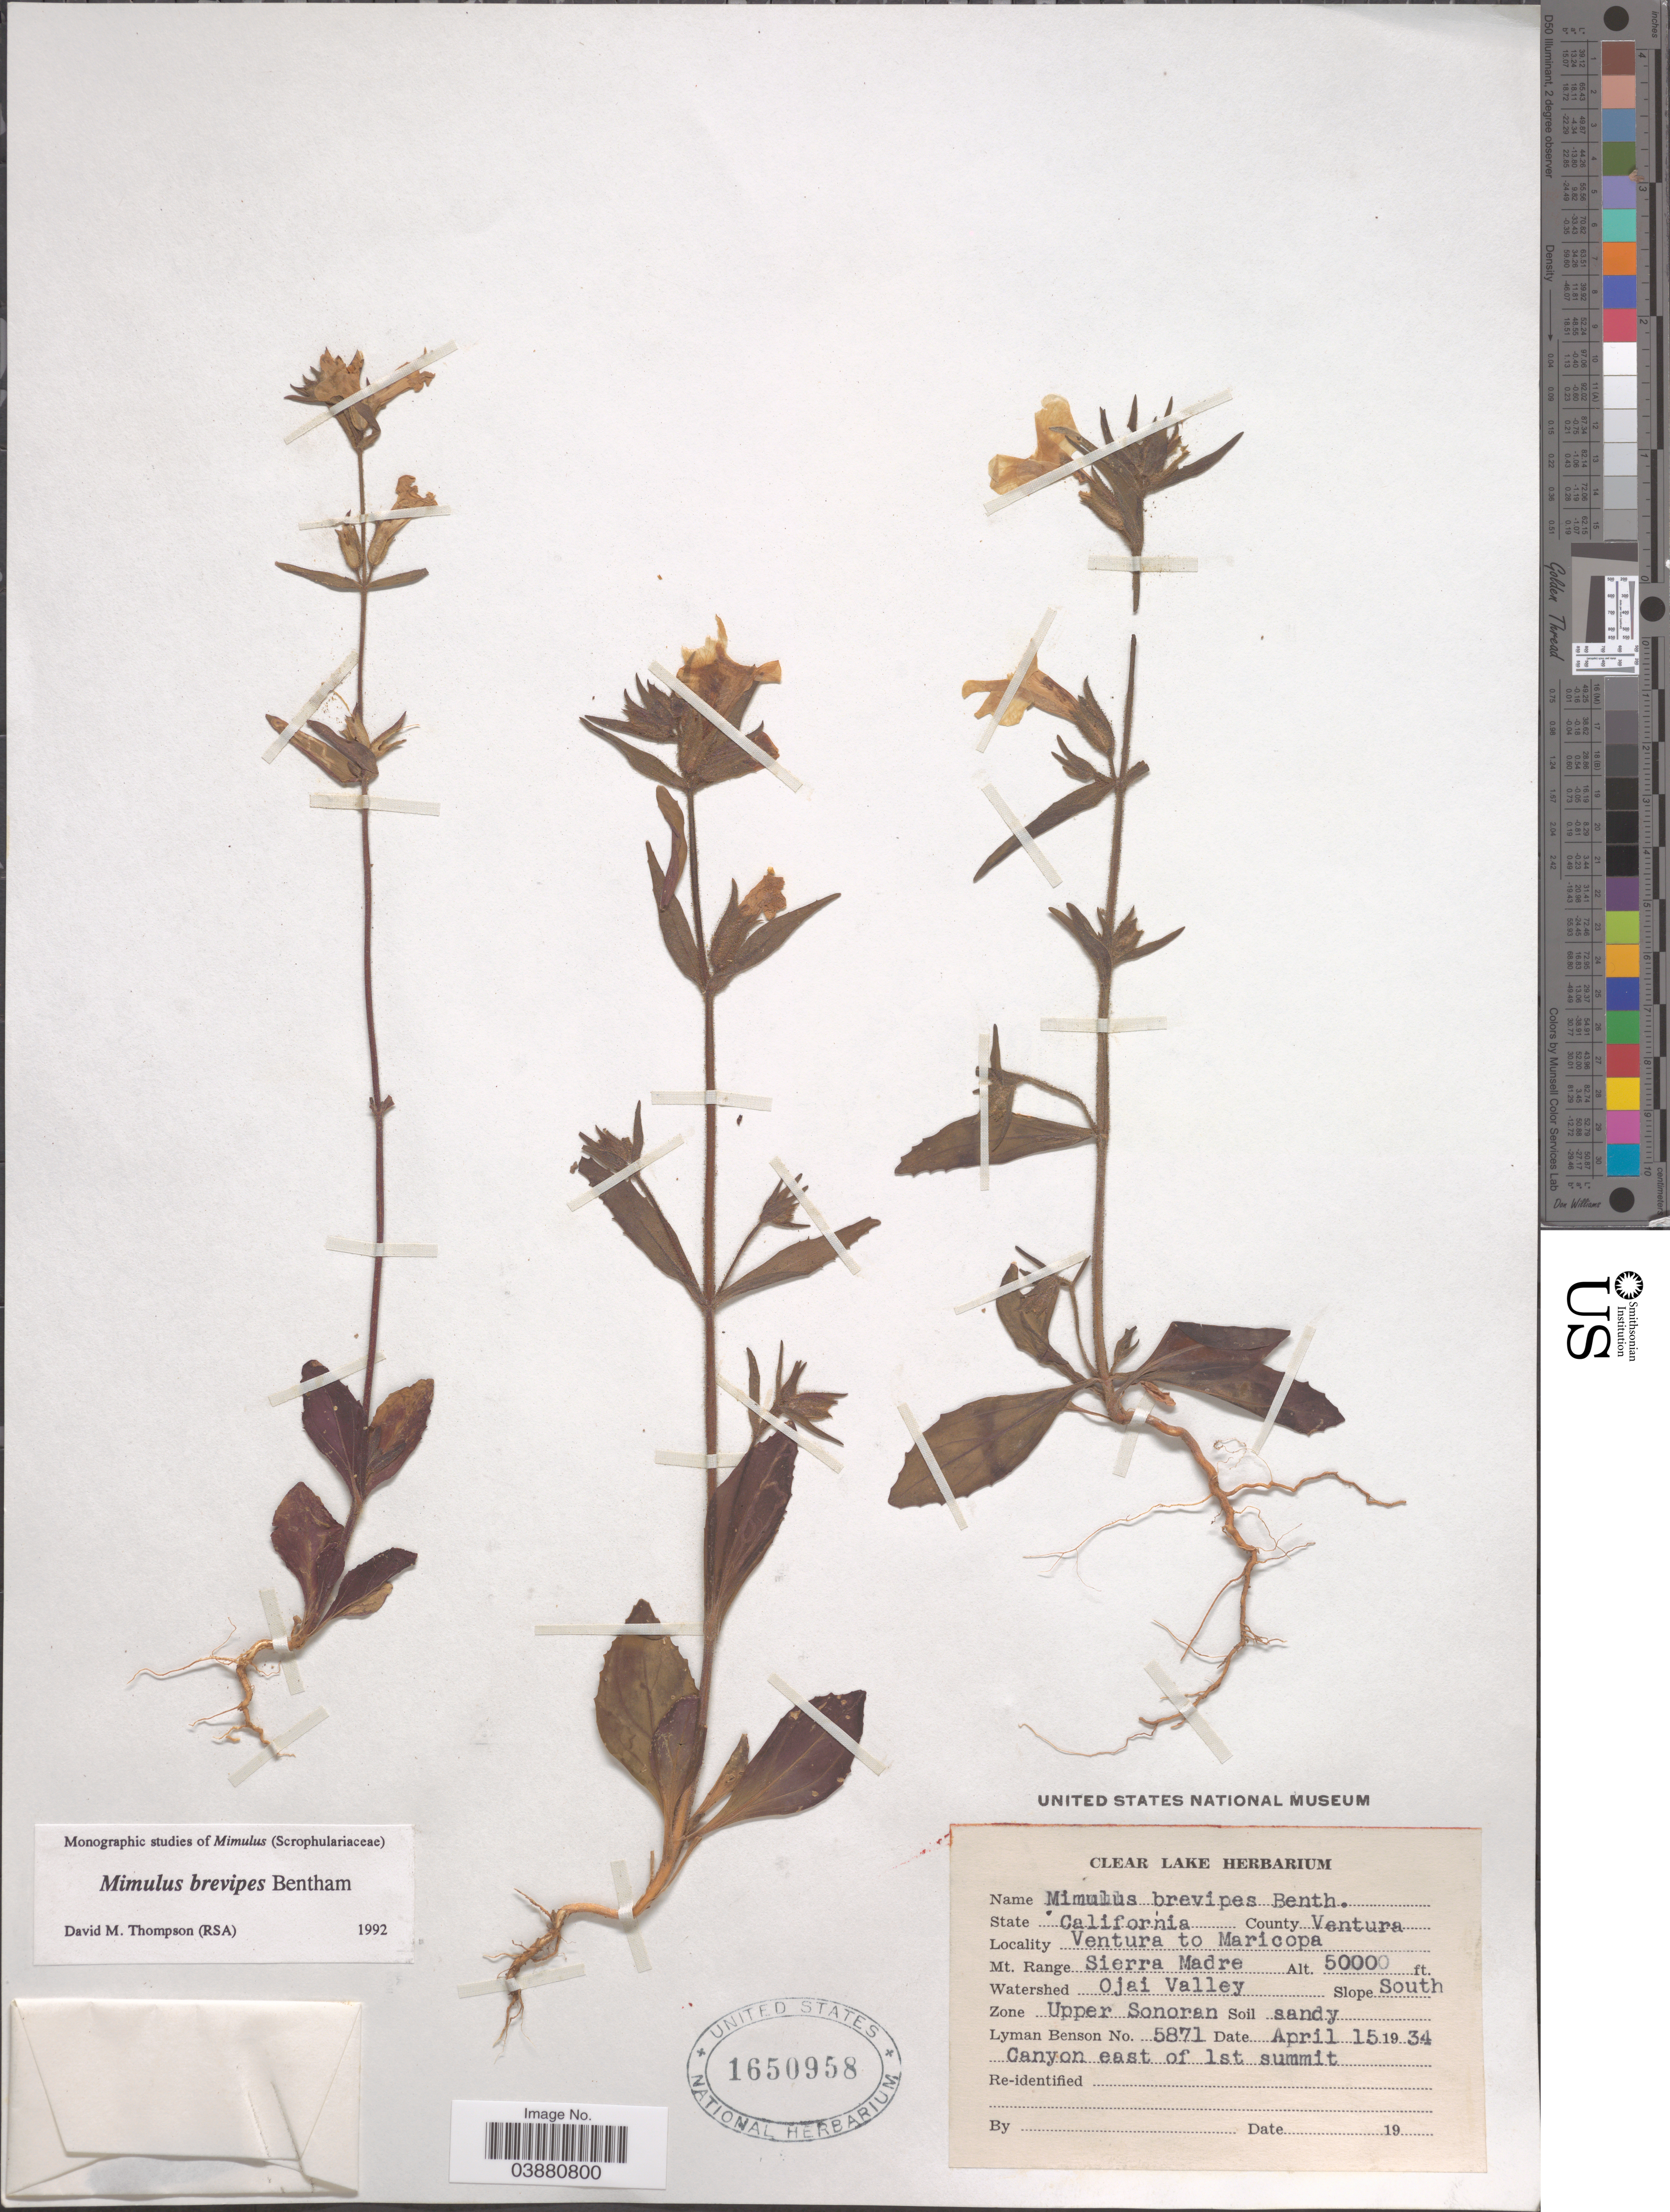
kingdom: Plantae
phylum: Tracheophyta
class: Magnoliopsida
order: Lamiales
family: Phrymaceae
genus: Mimulus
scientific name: Mimulus brevipes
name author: Benth.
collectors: L. D. Benson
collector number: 5871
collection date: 1934-04-15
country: United States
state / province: California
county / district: Ventura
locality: County Ventura. Ventura to maricopa. Mt. Range Sierra Madre. Watershed Ojai Valley. Zone Upper Sonoran.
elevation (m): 15240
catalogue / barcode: US 1650958